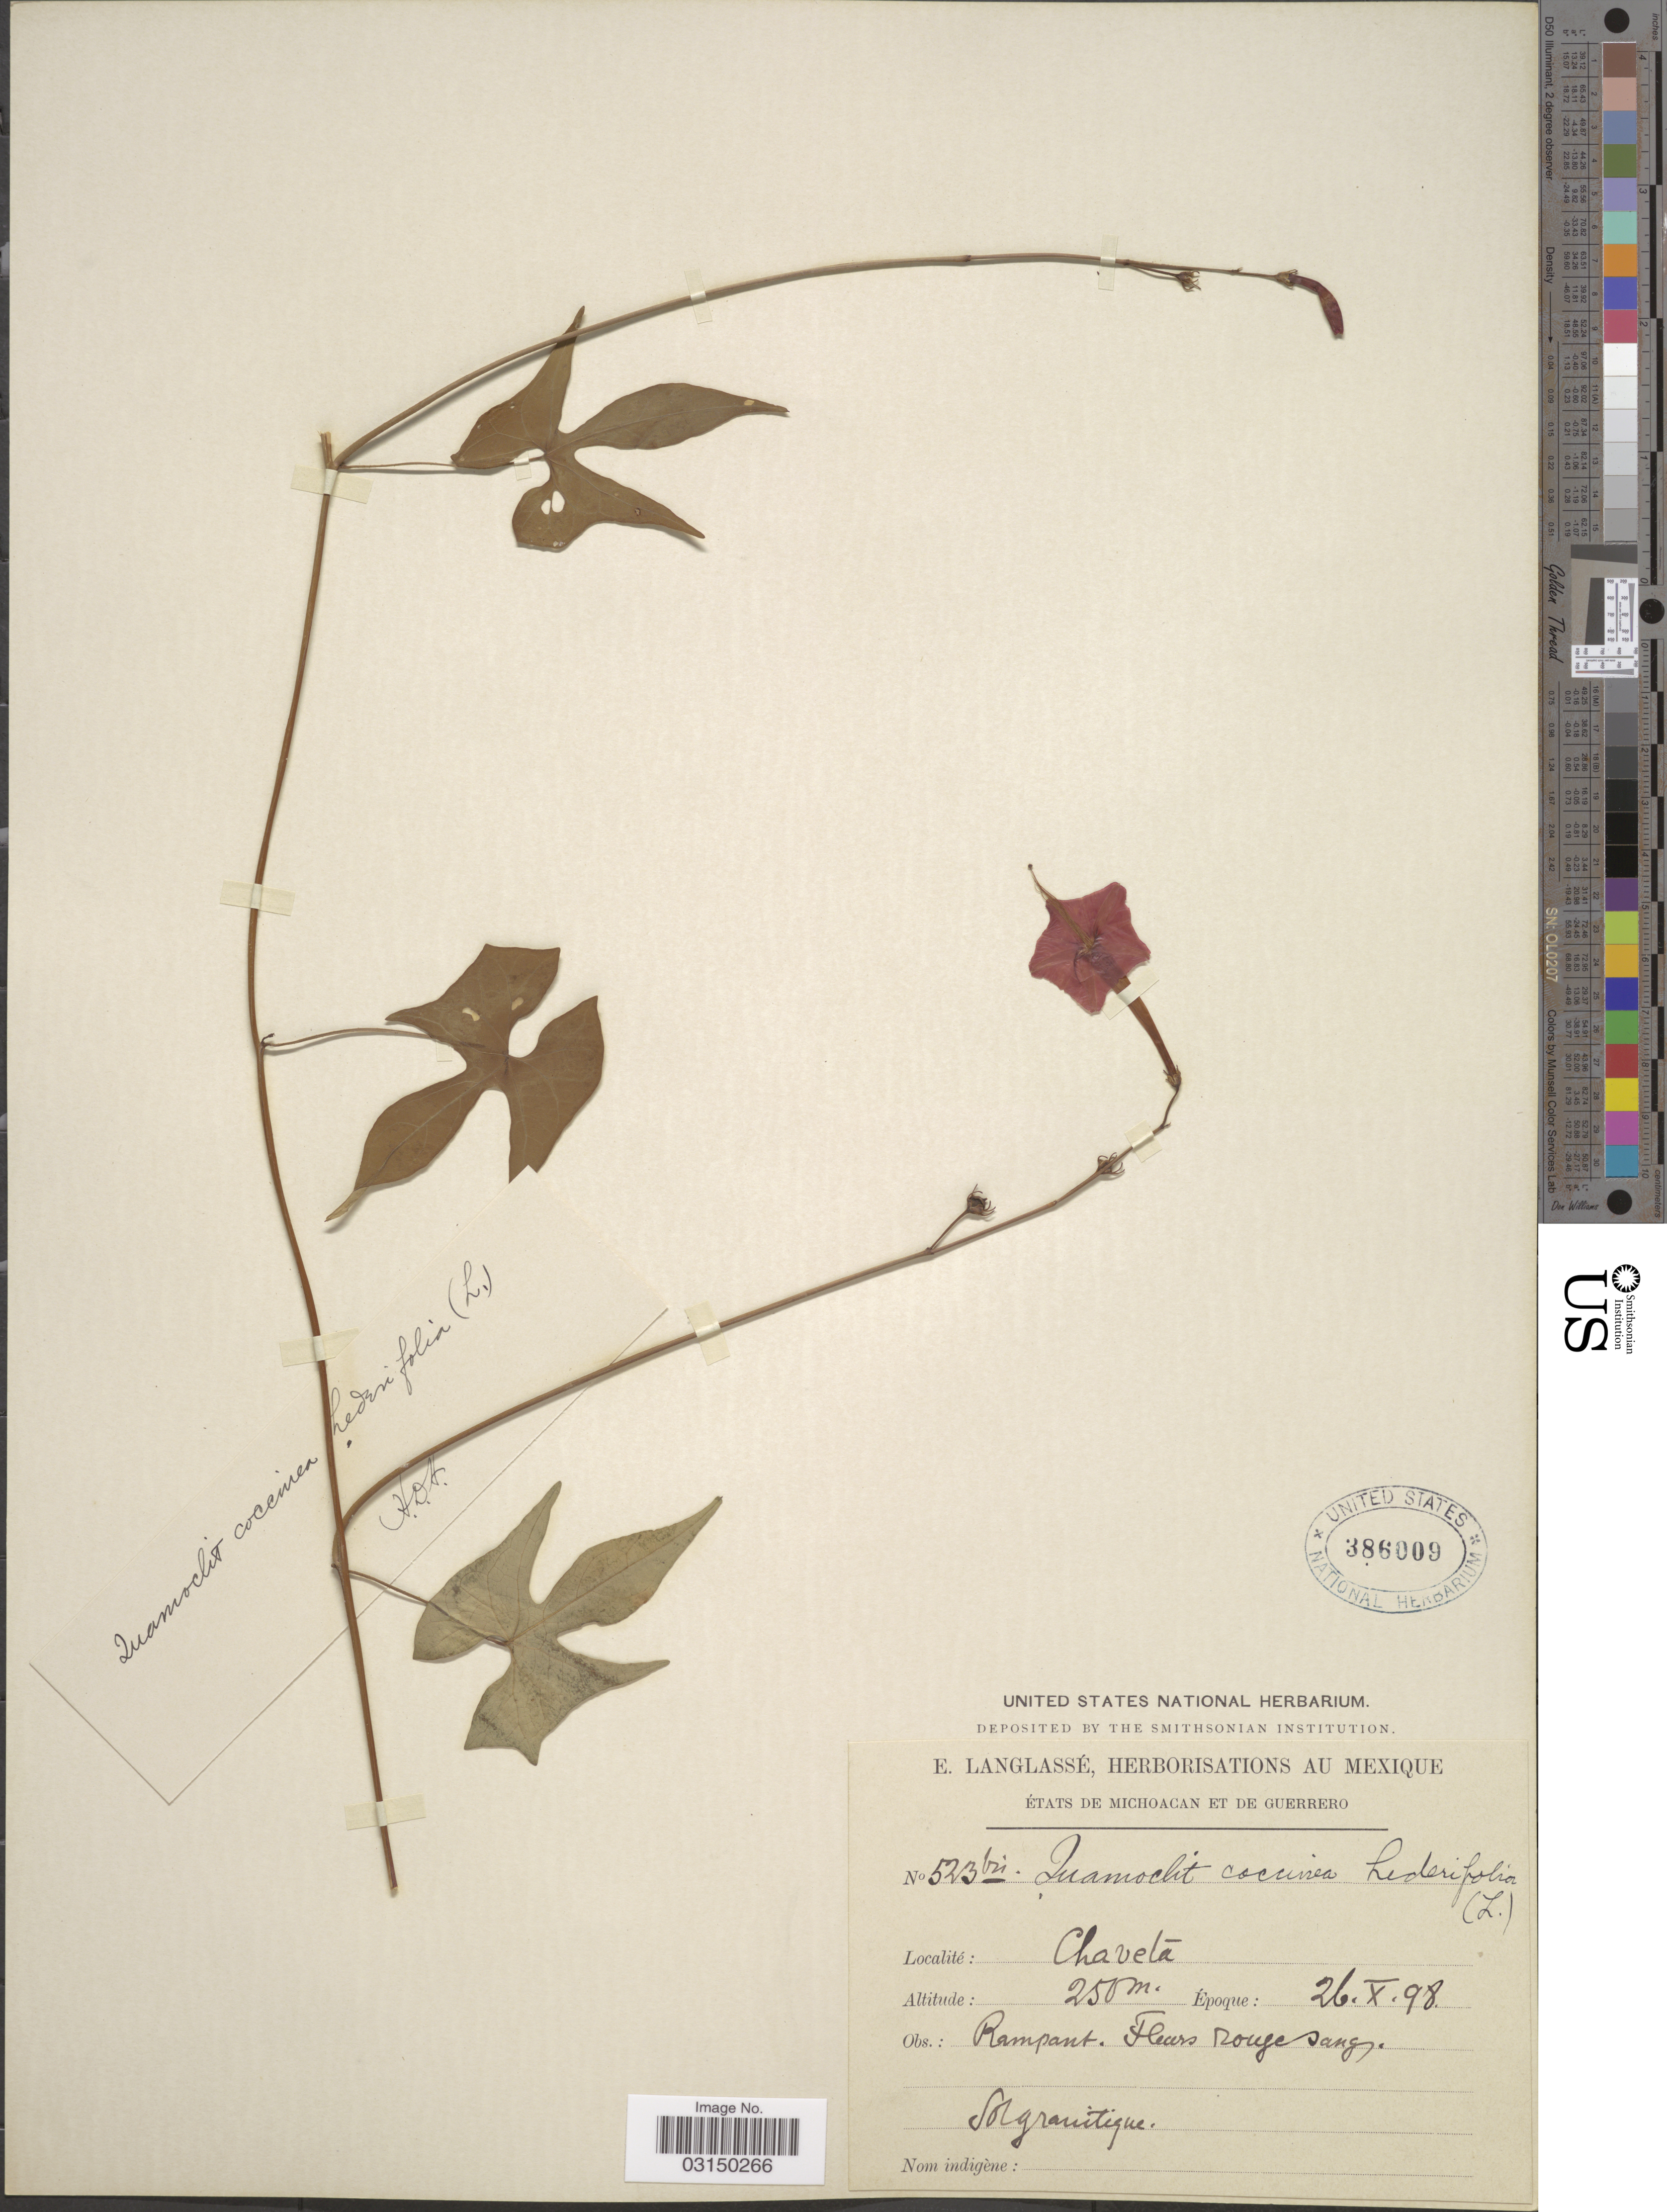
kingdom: Plantae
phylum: Tracheophyta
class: Magnoliopsida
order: Solanales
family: Convolvulaceae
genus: Ipomoea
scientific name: Ipomoea hederifolia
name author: L.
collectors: E. Langlassé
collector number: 523bis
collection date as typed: Transcribed d/m/y: 26/10/98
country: Mexico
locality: États de Michoacan et de Guerrero. Chaveta.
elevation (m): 250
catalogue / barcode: US 386009